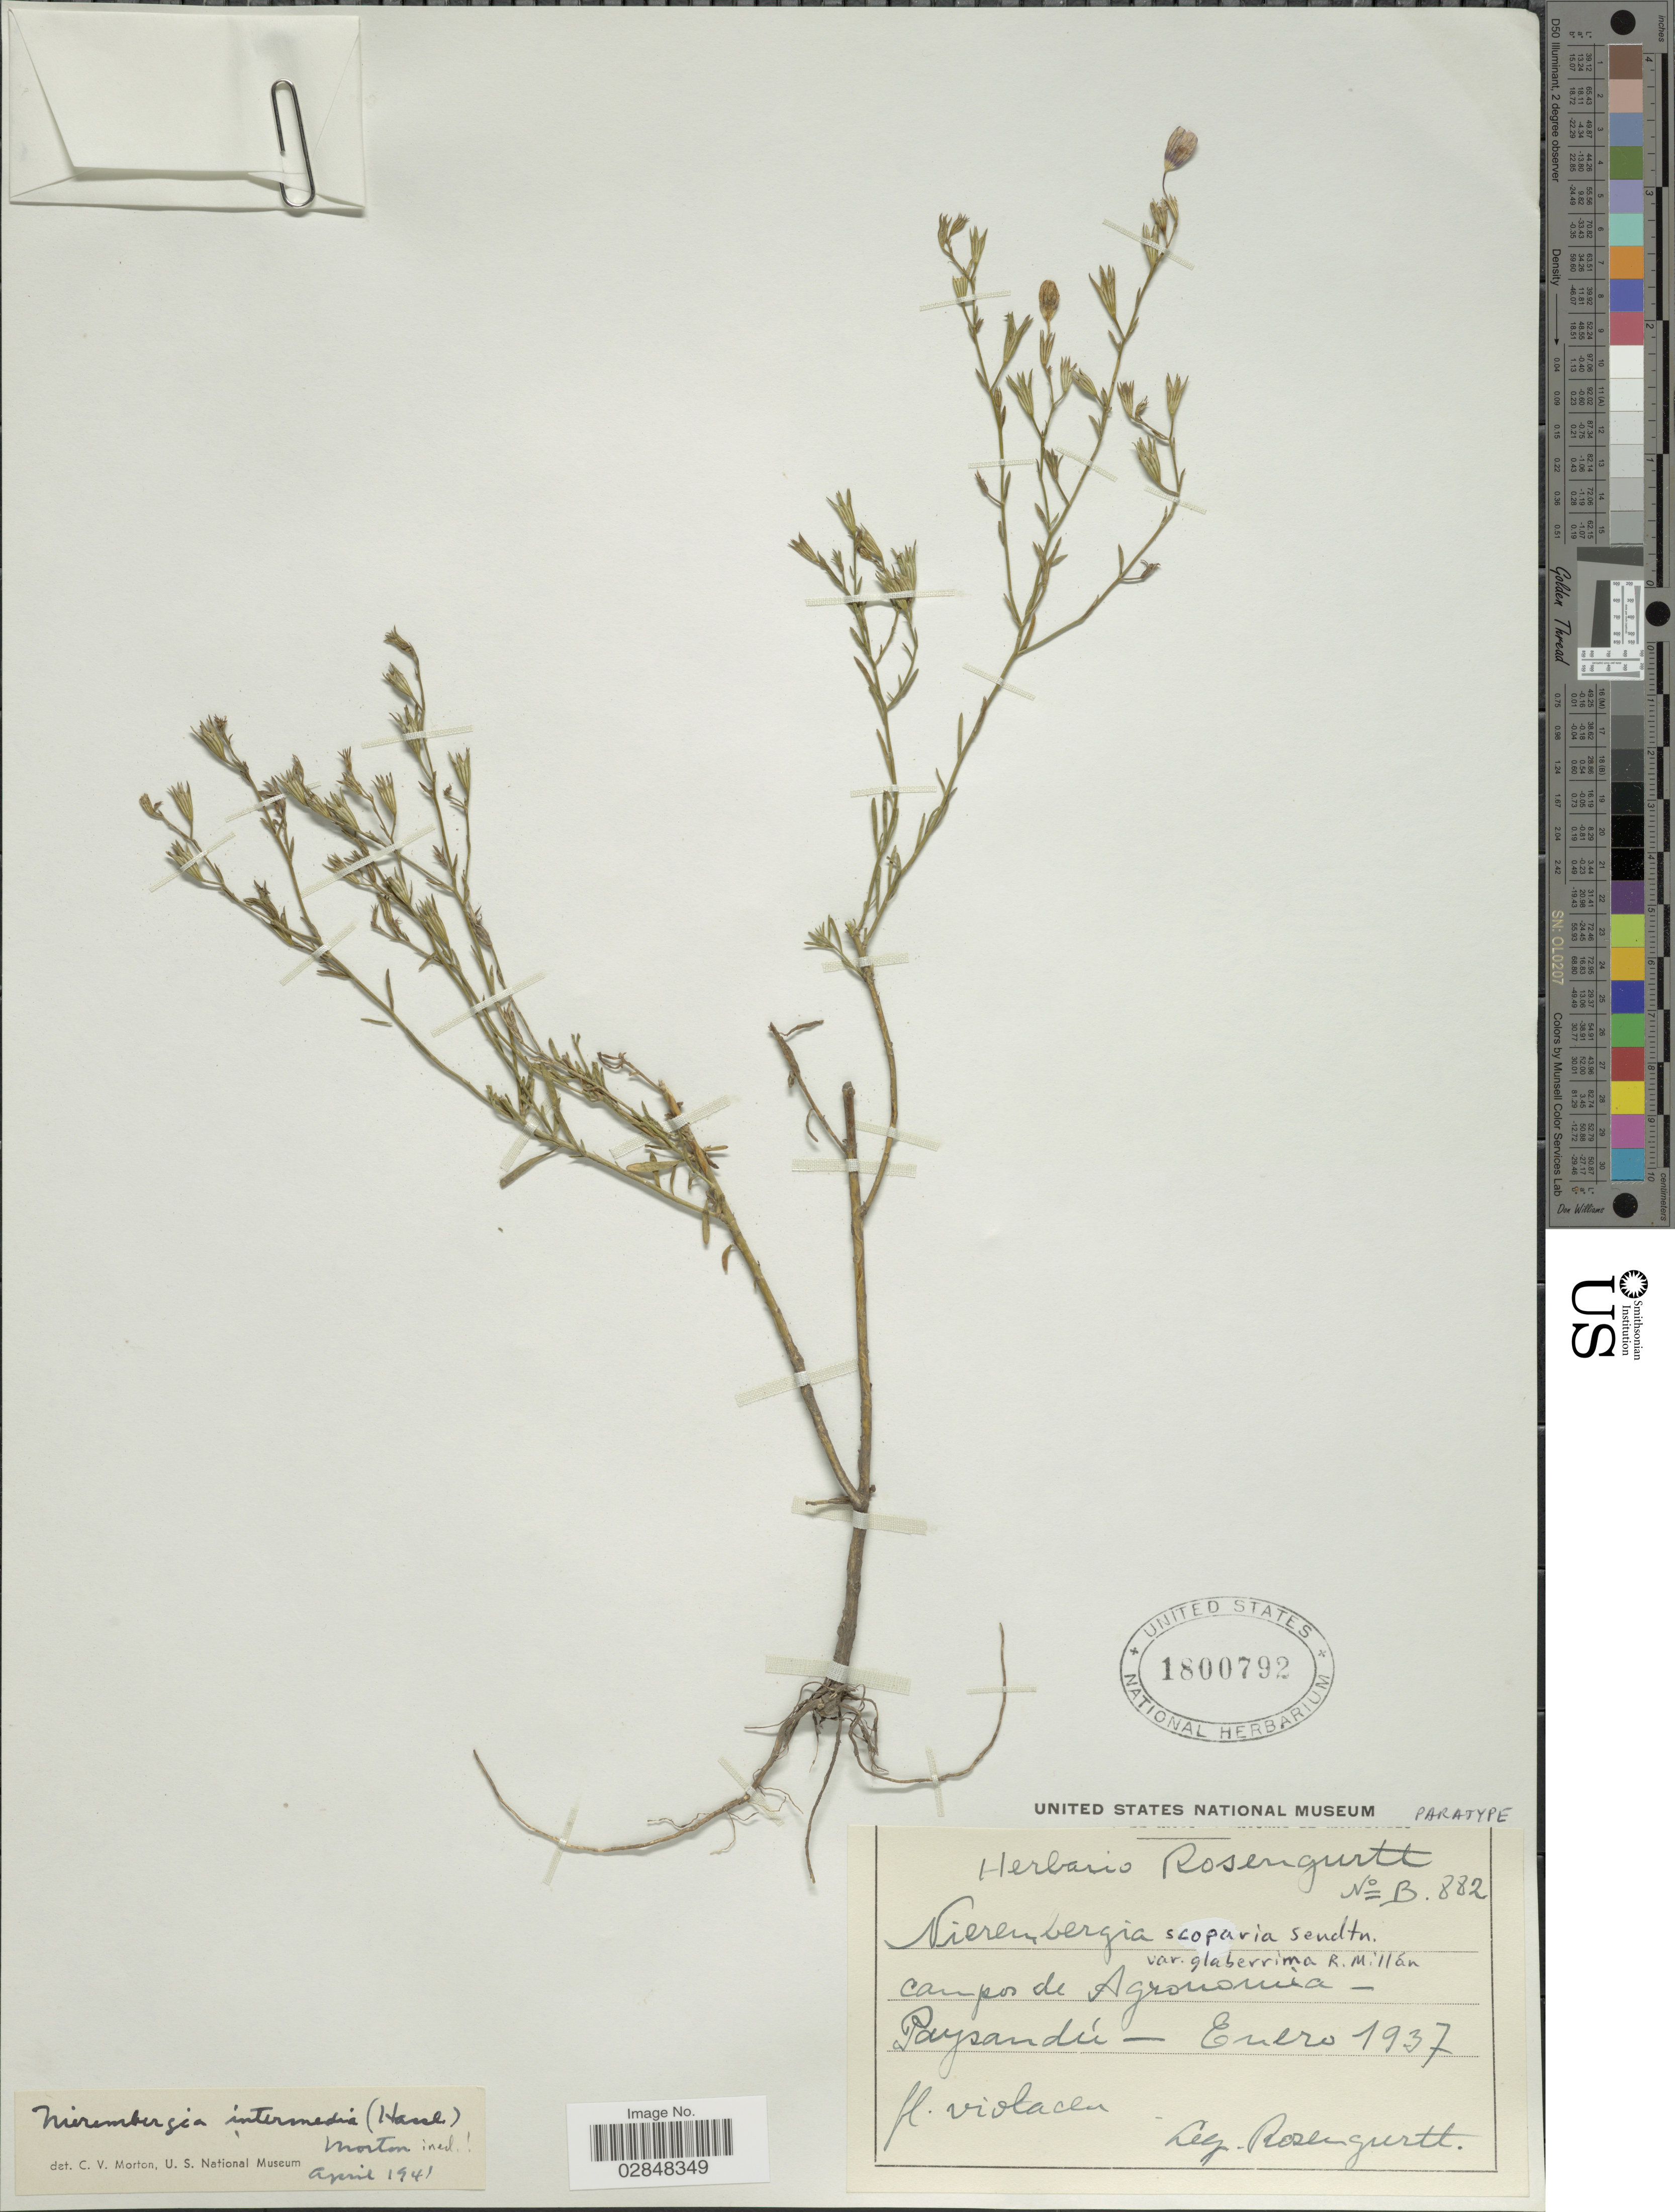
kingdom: Plantae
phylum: Tracheophyta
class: Magnoliopsida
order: Solanales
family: Solanaceae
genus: Nierembergia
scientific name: Nierembergia scoparia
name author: Sendtn.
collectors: Rosengurtt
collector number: B882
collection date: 1937-01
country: Uruguay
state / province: Paysandu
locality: Campos de Agronomia.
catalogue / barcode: US 1800792